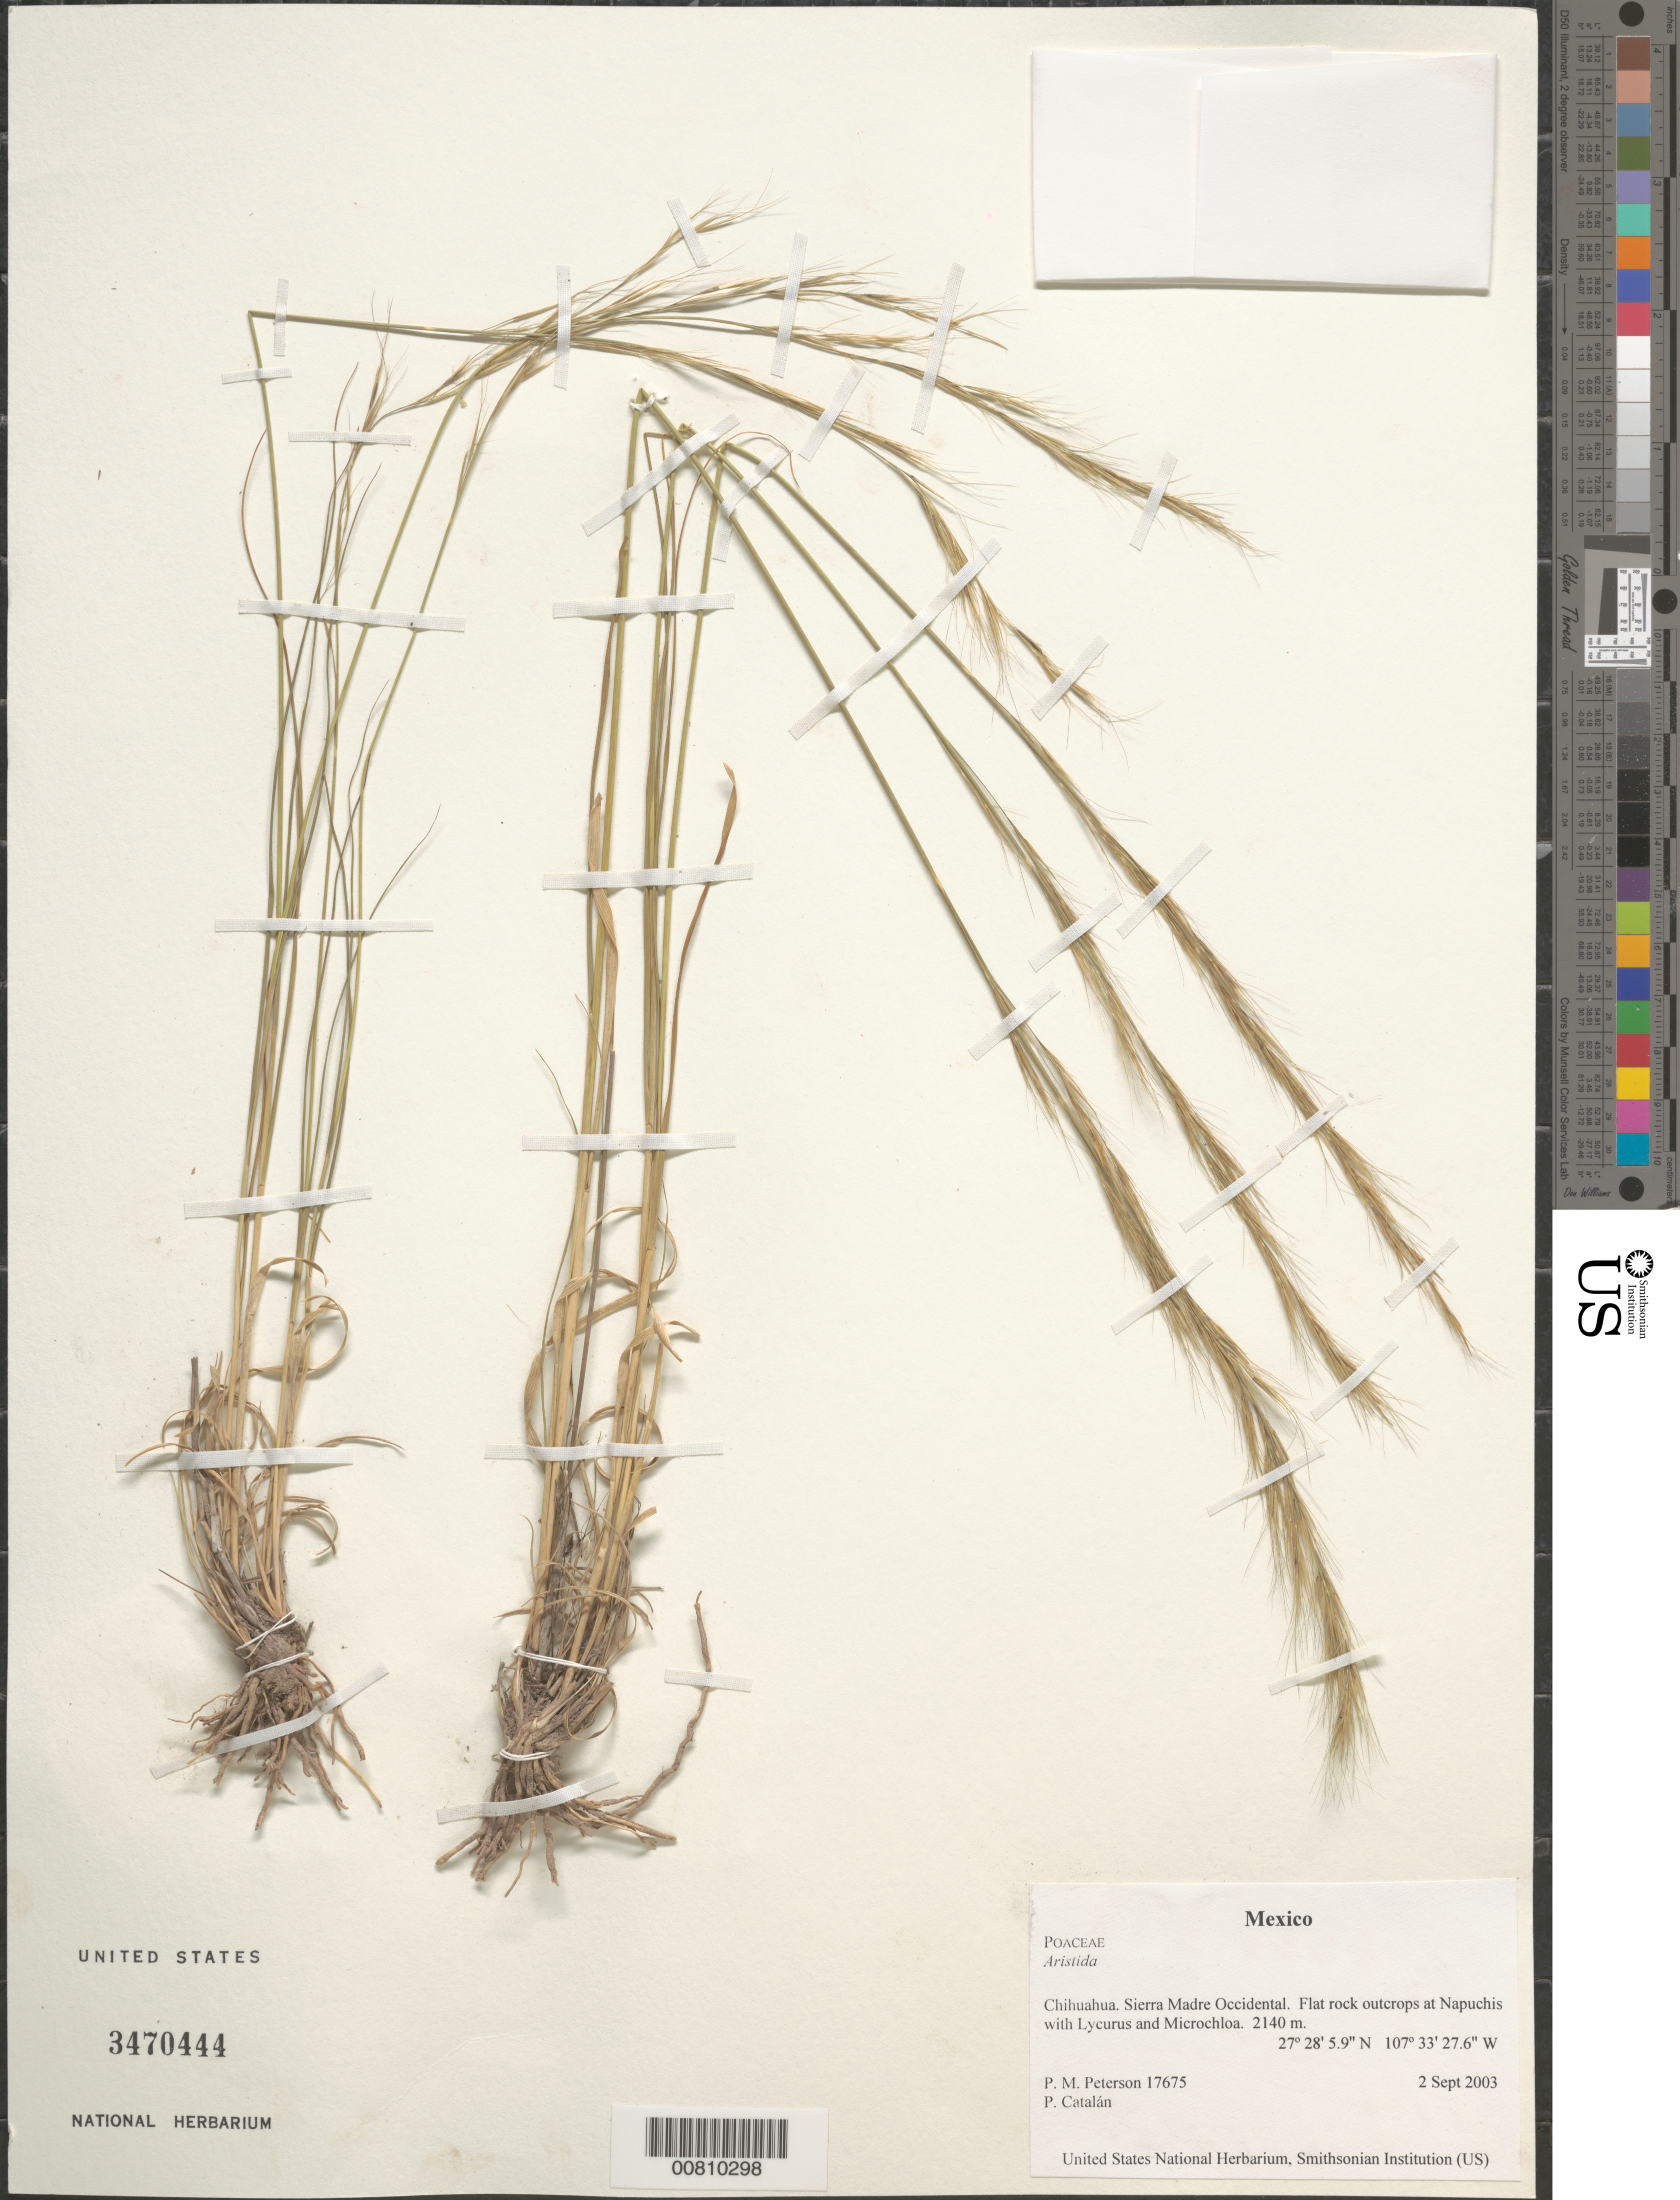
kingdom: Plantae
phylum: Tracheophyta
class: Liliopsida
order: Poales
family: Poaceae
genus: Aristida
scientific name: Aristida sp.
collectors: P. M. Peterson & P. Catalán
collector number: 17675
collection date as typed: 02 Sep 2003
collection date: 2003-09-02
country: Mexico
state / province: Chihuahua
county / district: Sierra Madre Occidental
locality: Flat rock outcrops at Napuchis with Lycurus and Microchloa.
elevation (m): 2140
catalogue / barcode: US 3470444